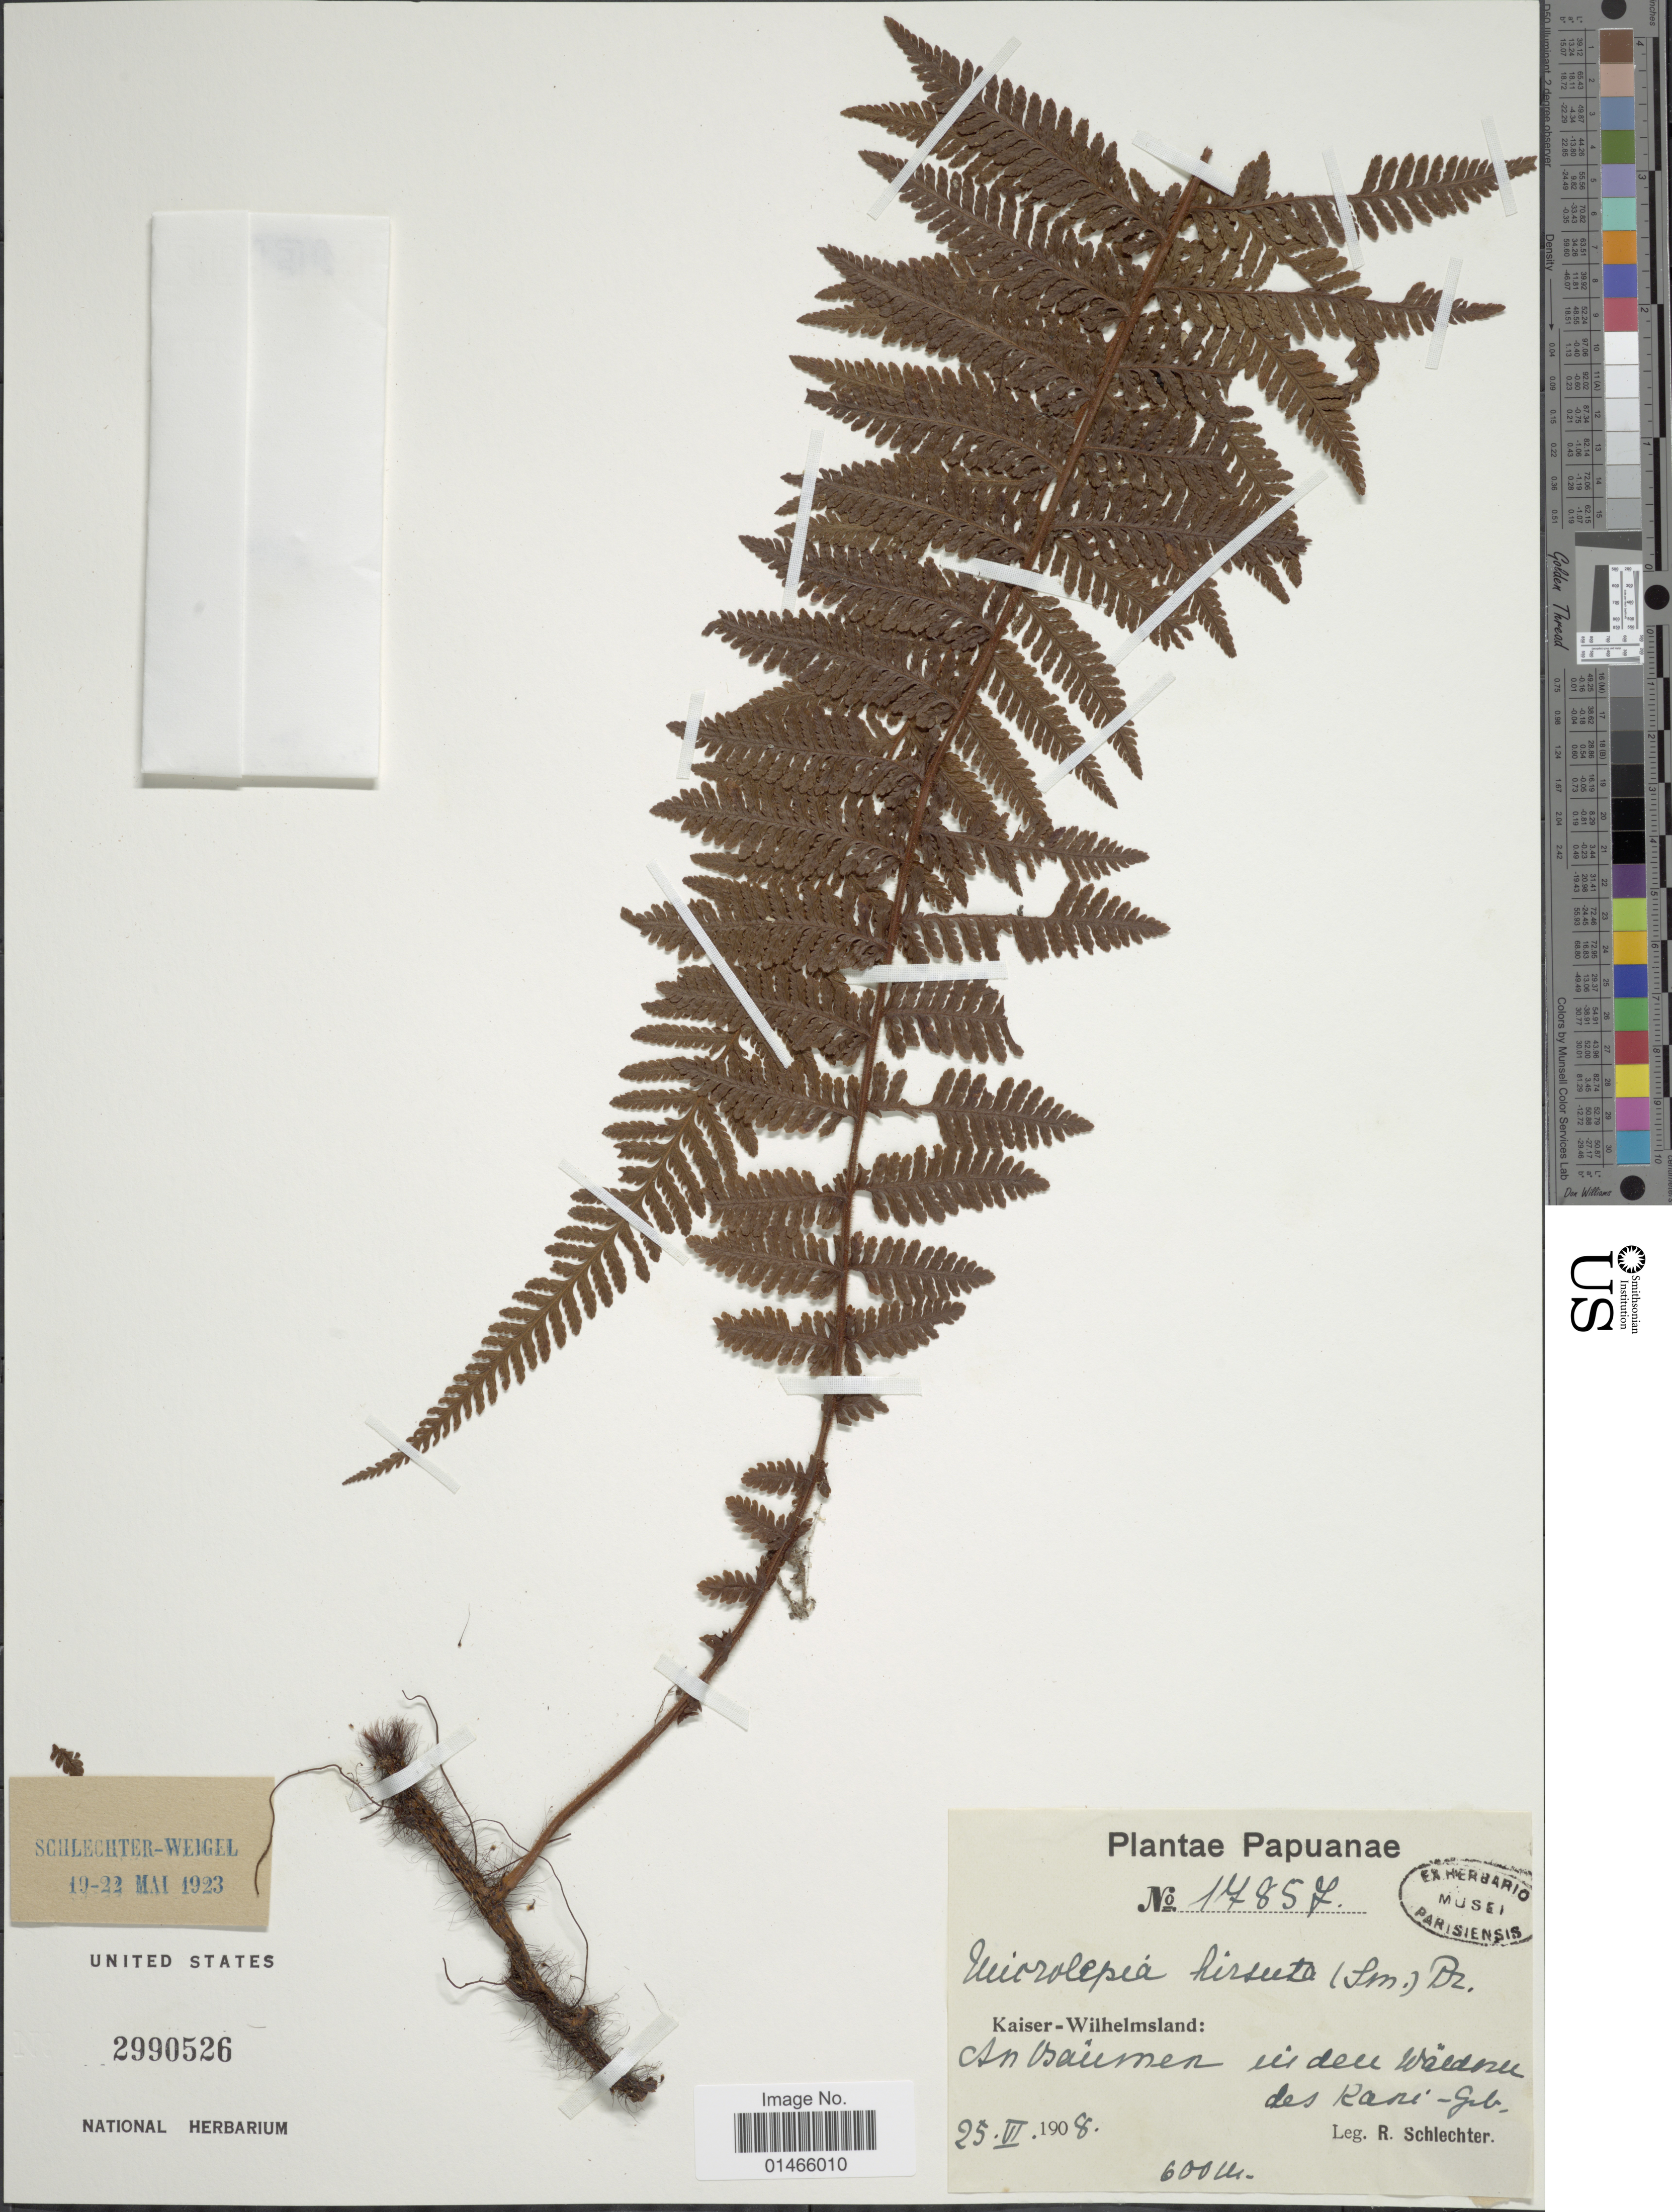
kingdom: Plantae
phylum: Tracheophyta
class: Polypodiopsida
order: Polypodiales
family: Dennstaedtiaceae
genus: Microlepia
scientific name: Microlepia hirsuta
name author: (Sw.) Sw.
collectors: F. R. R. Schlechter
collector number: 17857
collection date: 1908-06-25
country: Papua New Guinea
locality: Kaiser-Wilhelmsland: An Bäumen in den Wäldern des Kani geb.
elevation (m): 600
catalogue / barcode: US 2990526